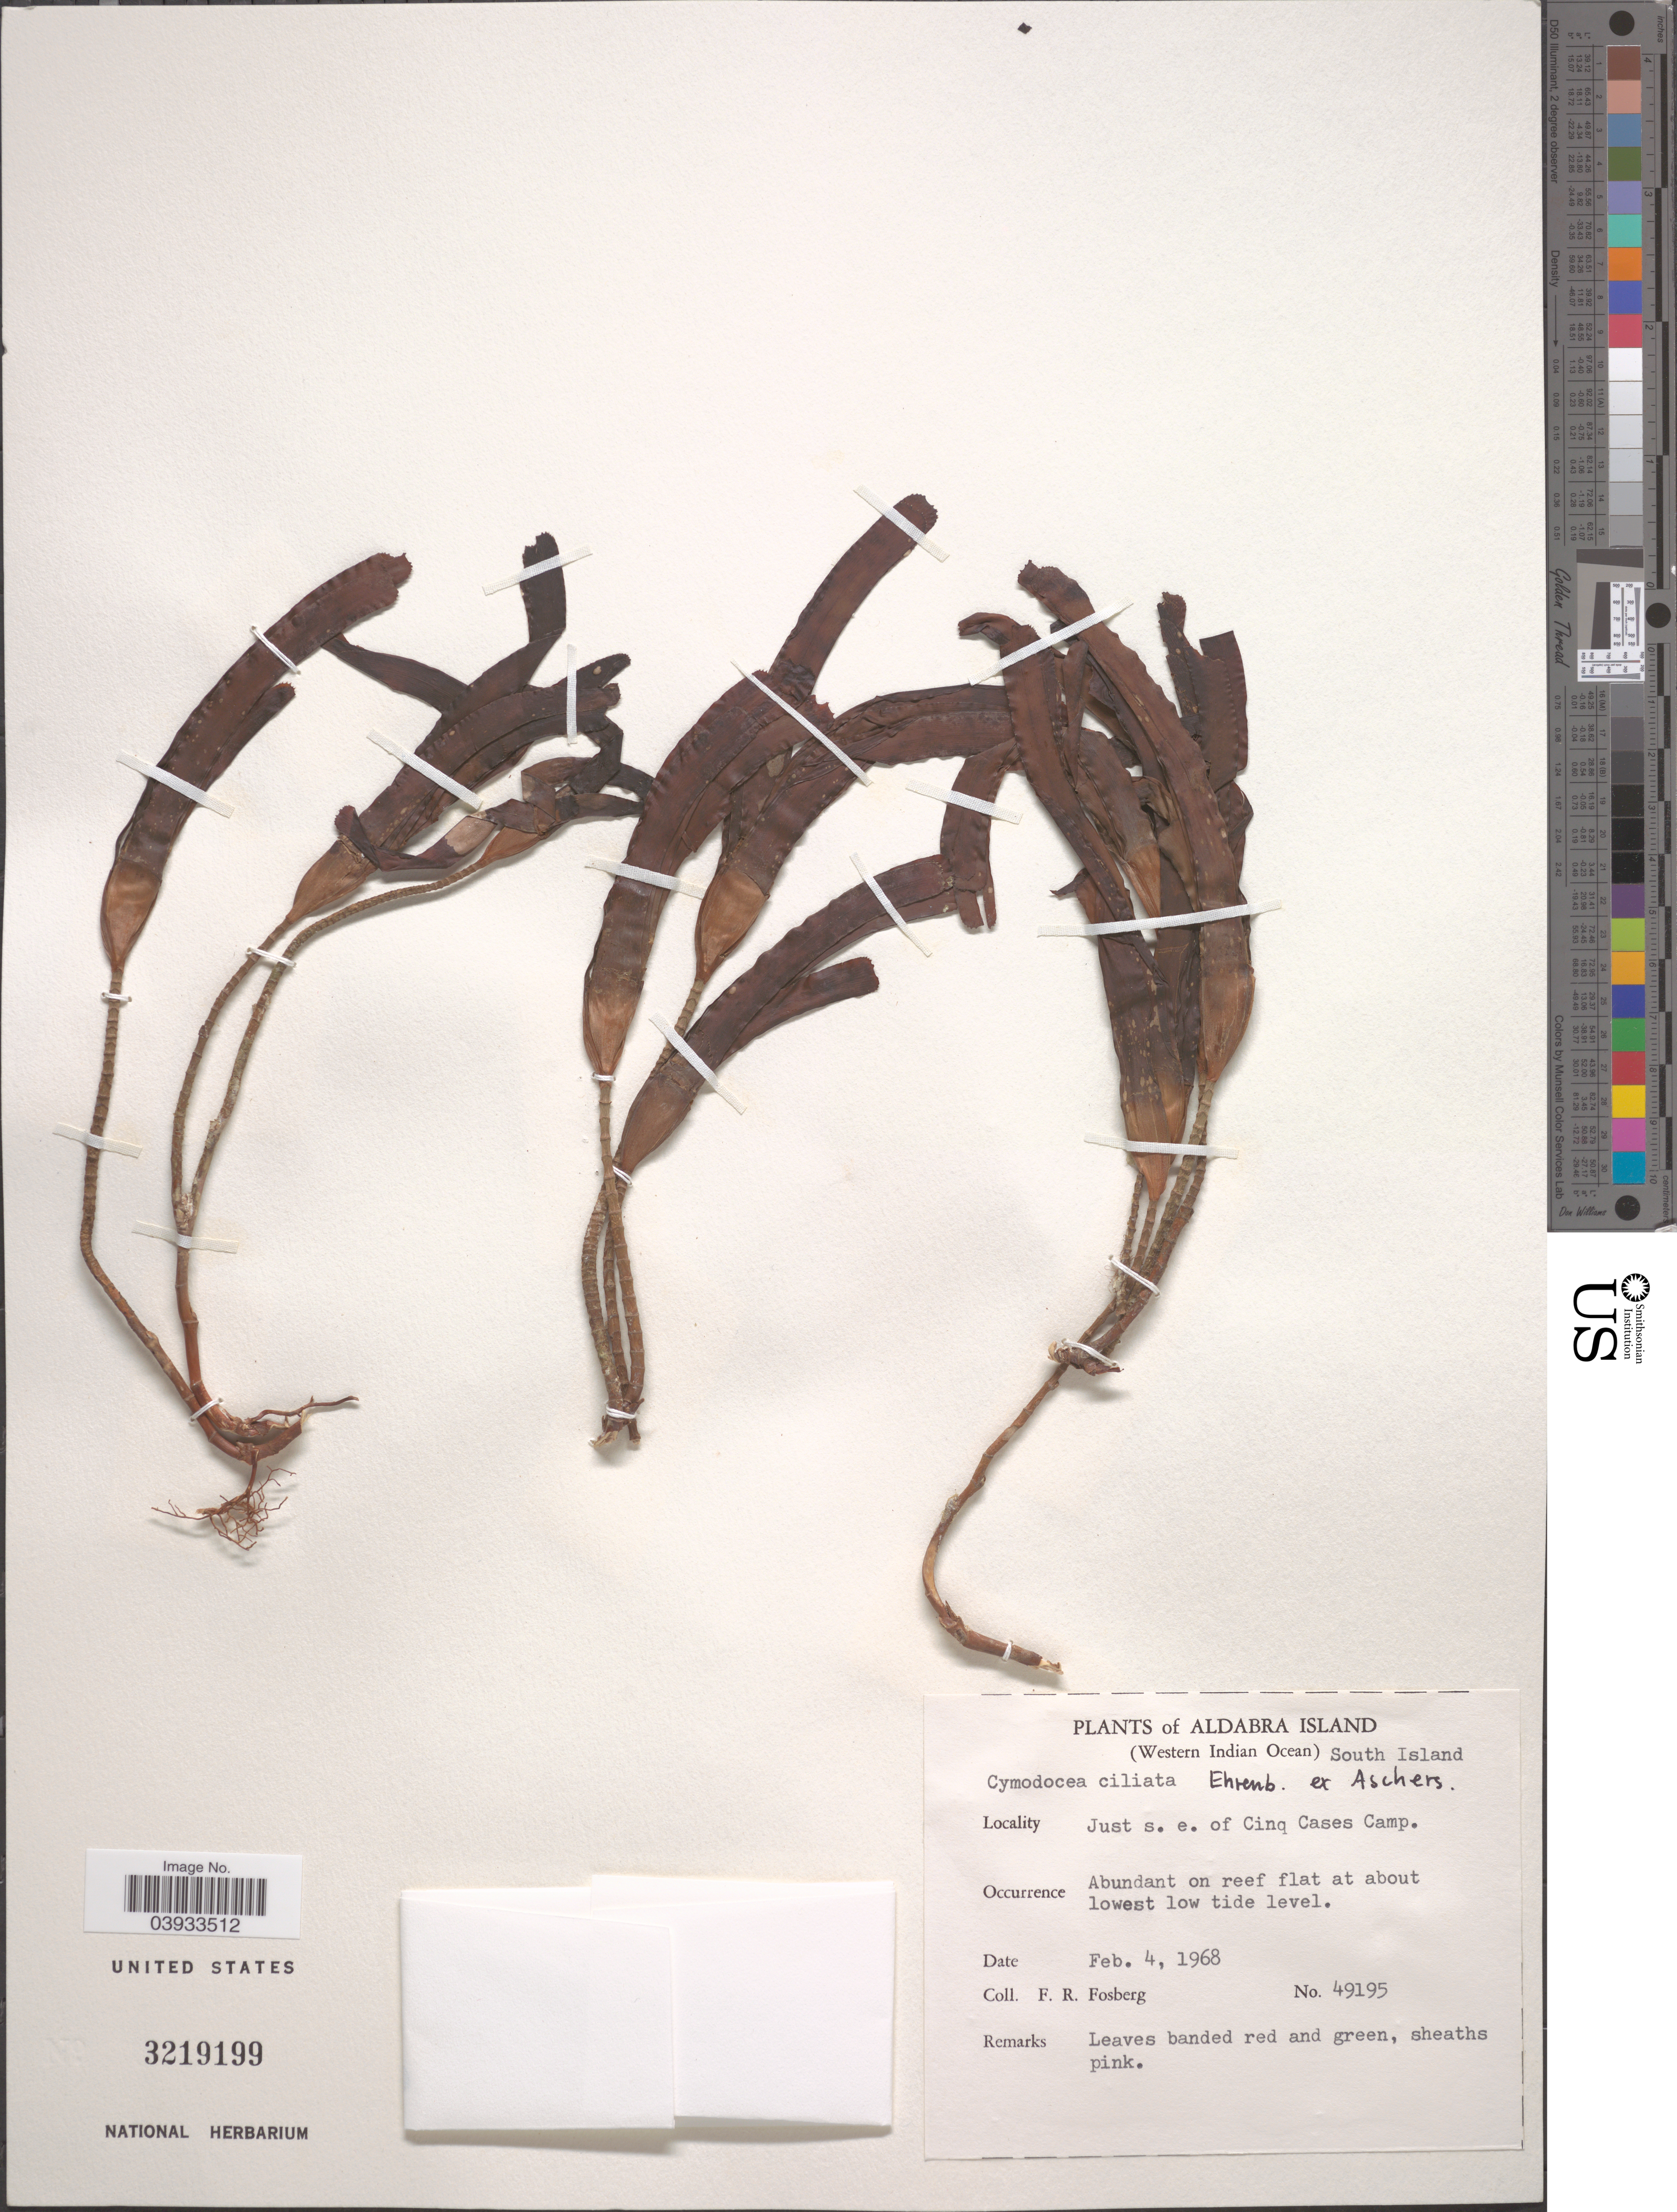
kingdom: Plantae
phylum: Tracheophyta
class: Liliopsida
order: Alismatales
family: Cymodoceaceae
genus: Thalassodendron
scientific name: Thalassodendron ciliatum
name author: (Forssk.) Hartog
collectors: F. R. Fosberg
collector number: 49195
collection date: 1968-02-04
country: Seychelles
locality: Aldabra Island. (Western Indian Ocean) South Island. Just s. e. of Cinq Cases Camp.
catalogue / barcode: US 3219199